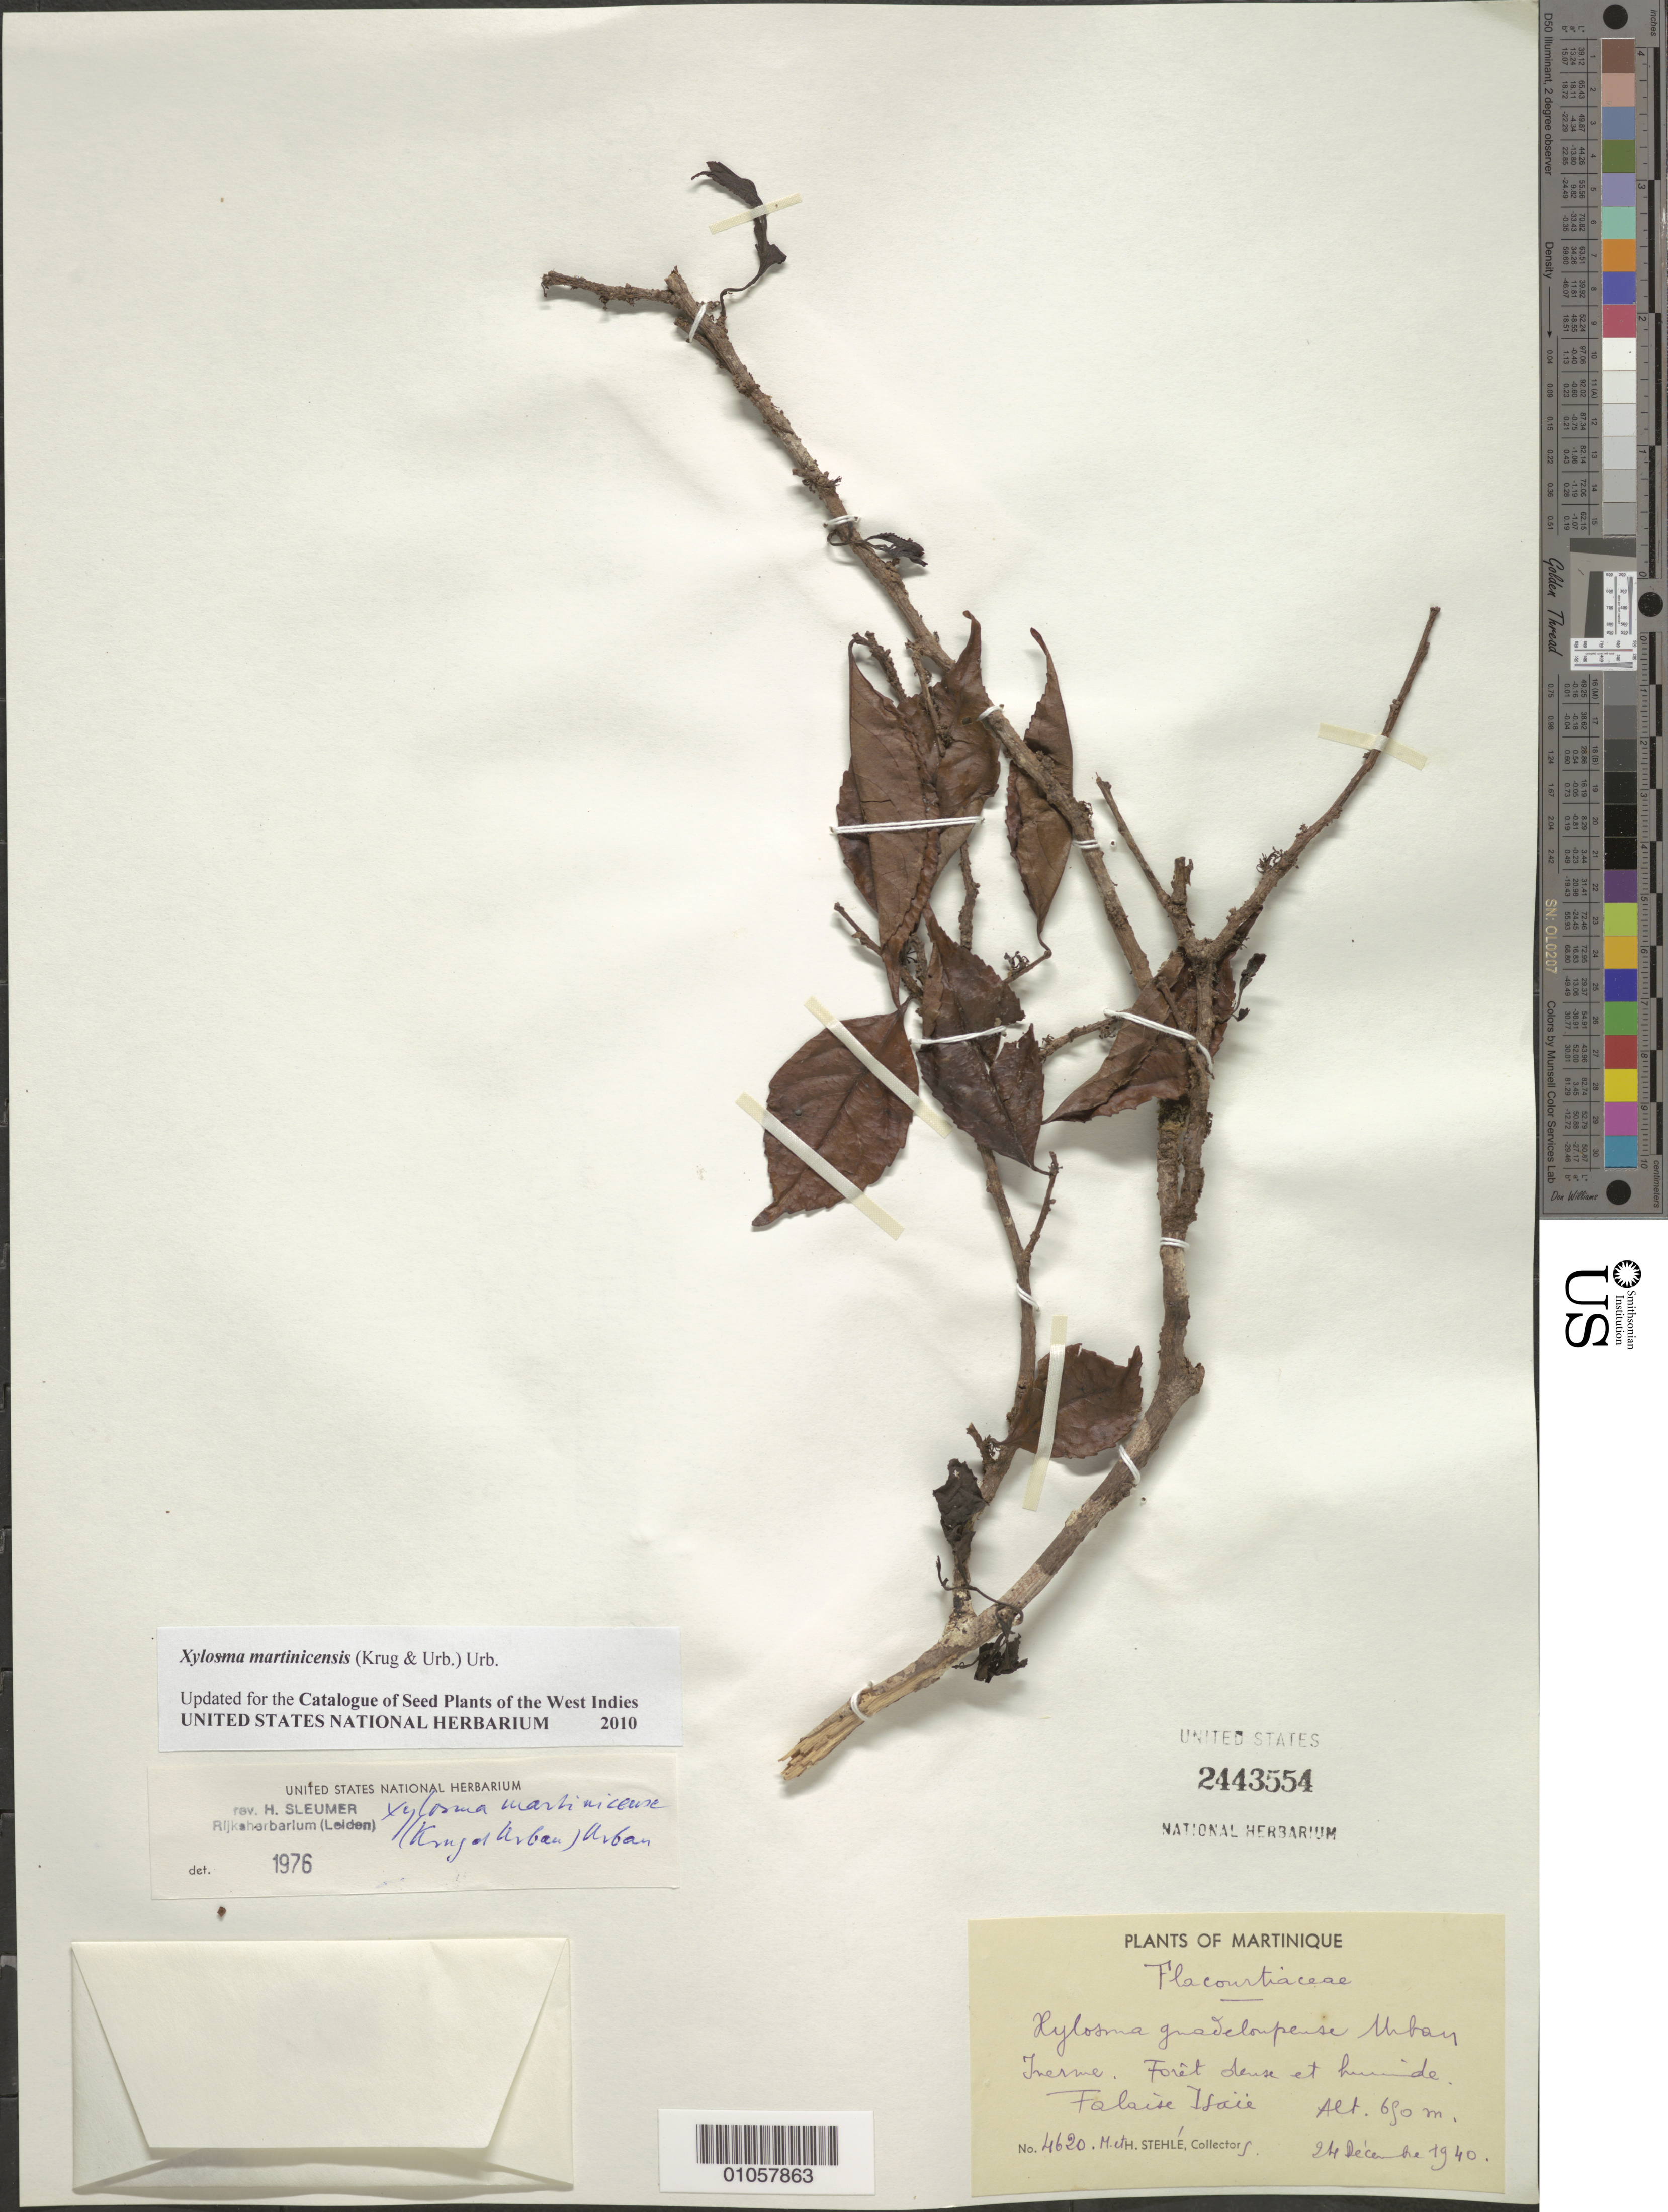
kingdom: Plantae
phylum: Tracheophyta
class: Magnoliopsida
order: Malpighiales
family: Salicaceae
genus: Xylosma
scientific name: Xylosma martinicense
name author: (Krug & Urb.) Urb.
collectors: H. Stehlé & M. Stehlé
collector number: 4620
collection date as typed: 24 Dec 1940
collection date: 1940-12-24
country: Martinique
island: Martinique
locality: Falaise Isaie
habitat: Forêt dense et humide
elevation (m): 650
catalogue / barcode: US 2443554